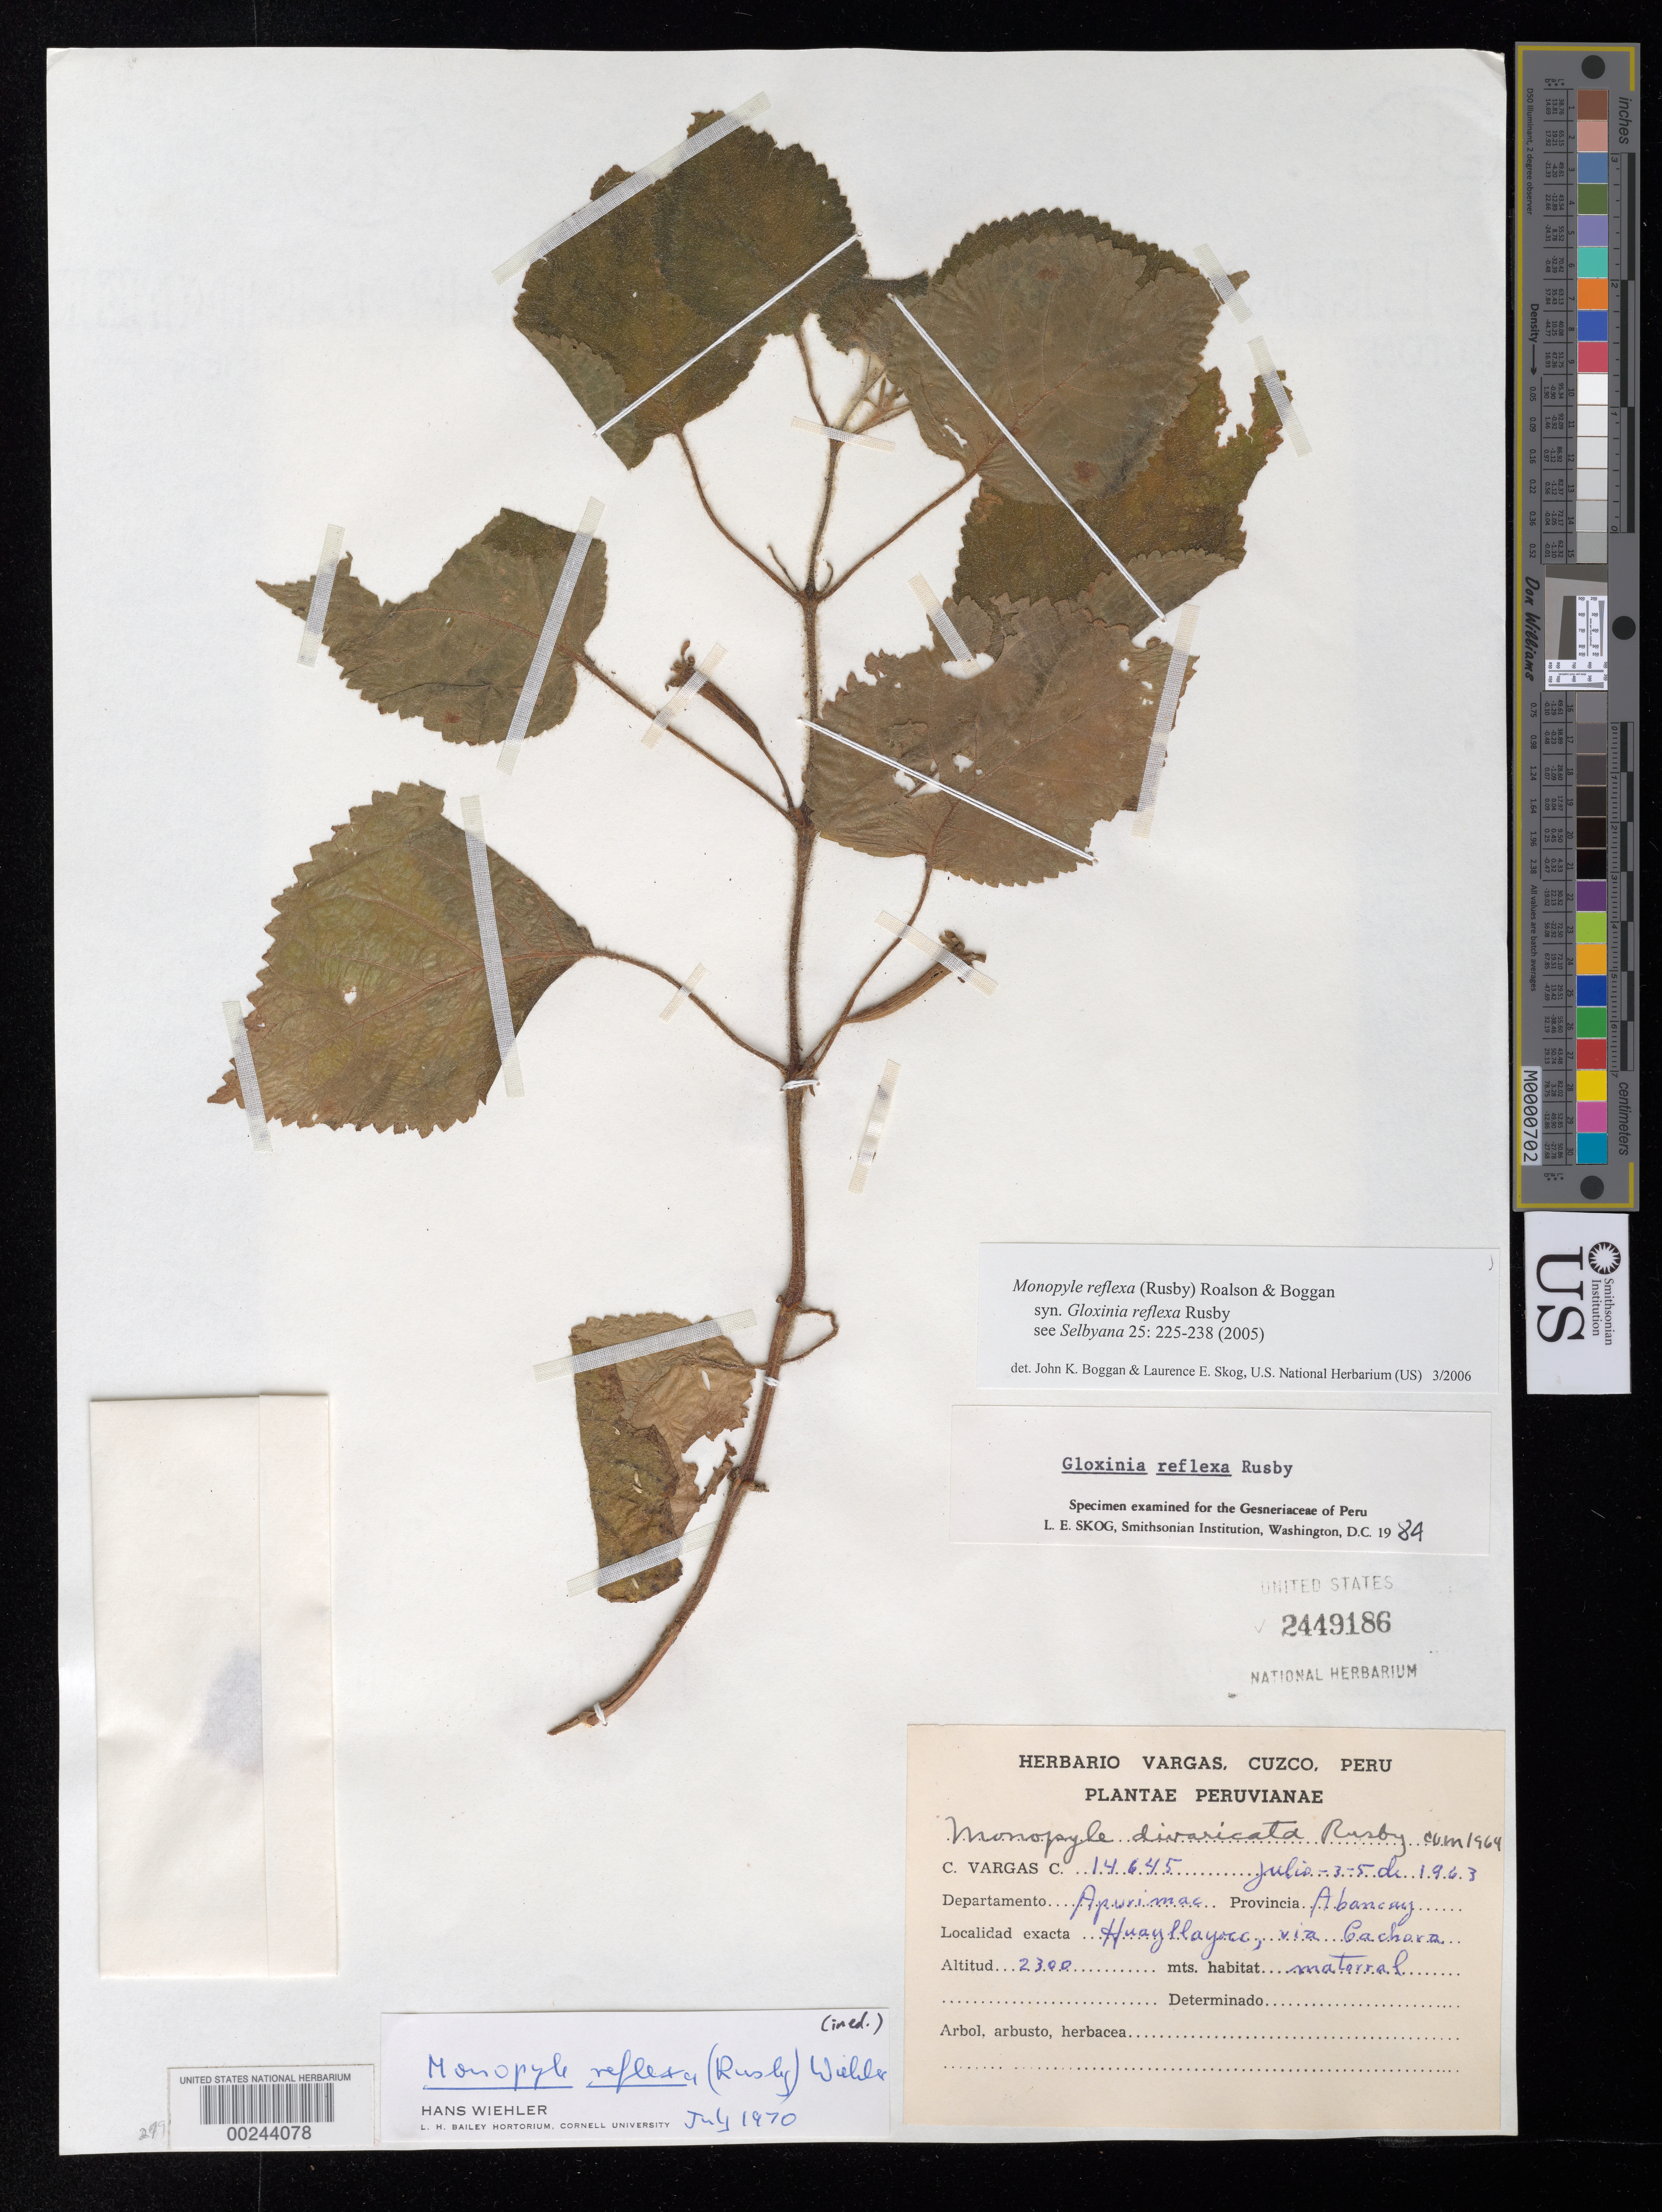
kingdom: Plantae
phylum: Tracheophyta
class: Magnoliopsida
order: Lamiales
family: Gesneriaceae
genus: Monopyle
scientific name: Monopyle reflexa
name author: (Rusby) Roalson & Boggan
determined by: Boggan, J. K.; Skog, L. E.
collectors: C. Vargas C.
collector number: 14645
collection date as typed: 3-5 Jul 1963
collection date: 1963-07-03/1963-07-05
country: Peru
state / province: Apurímac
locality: Abancay, Huayllayocc, Via Cachora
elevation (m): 2300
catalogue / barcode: US 2449186